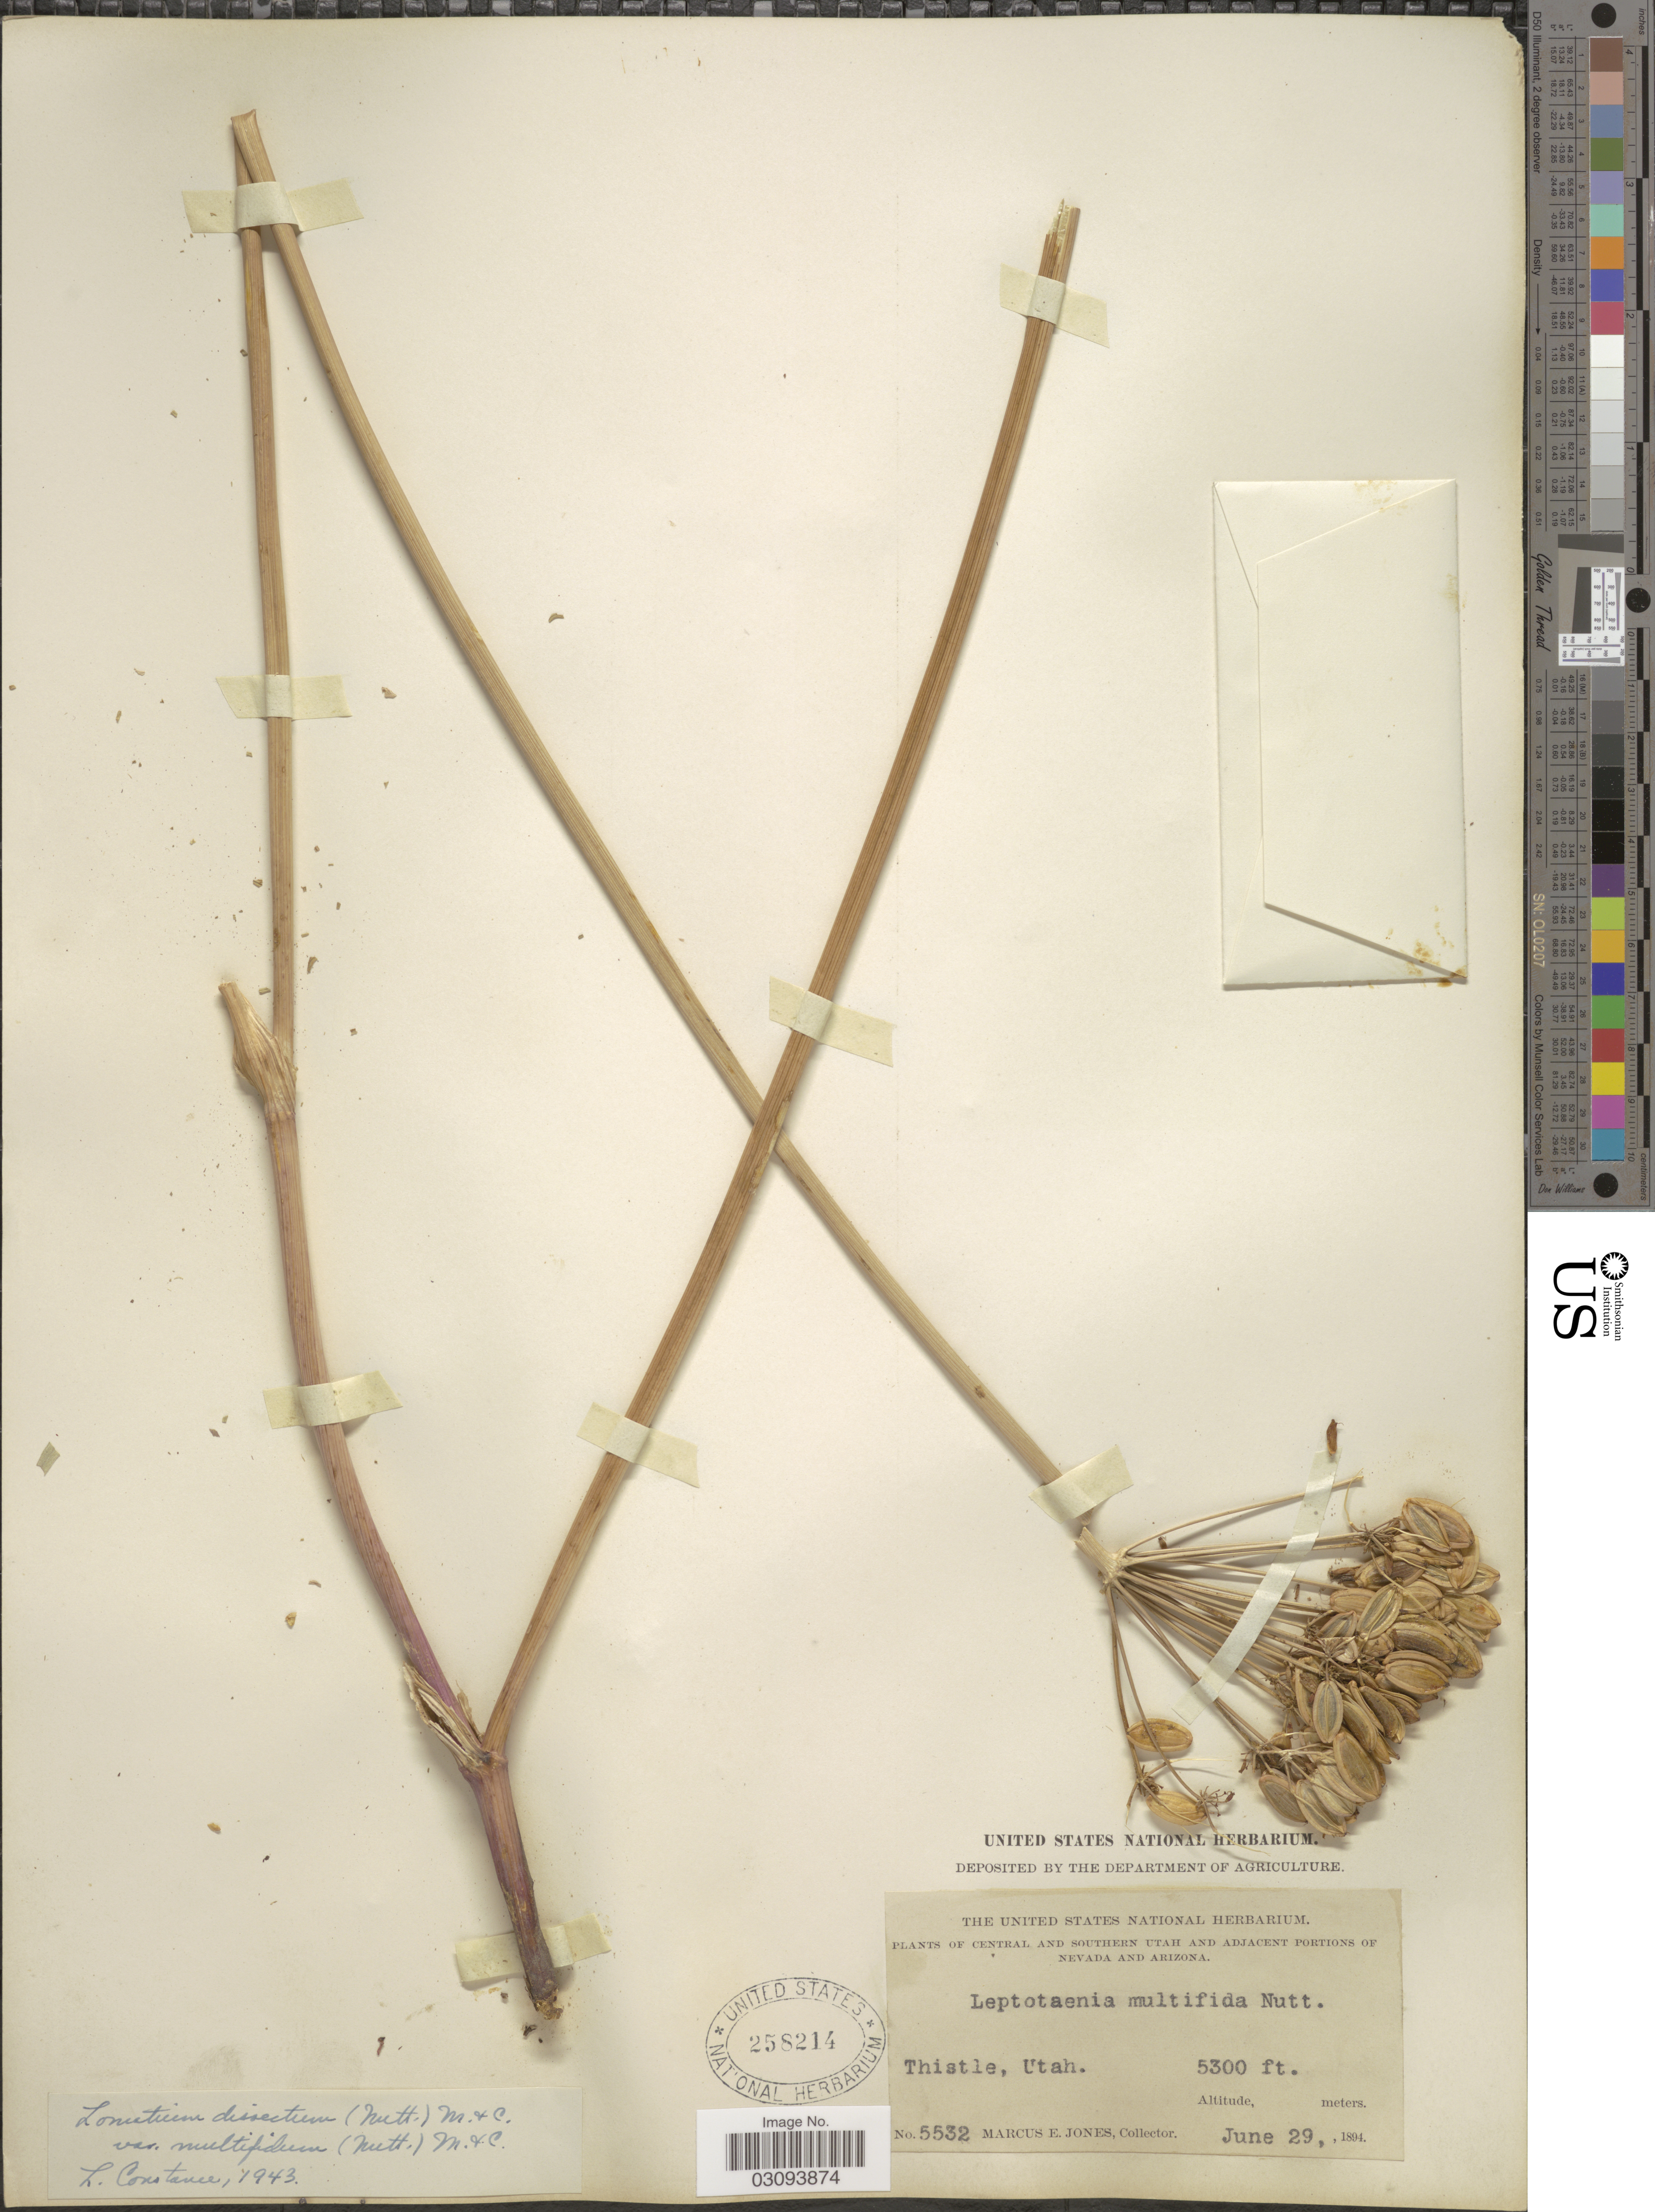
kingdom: Plantae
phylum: Tracheophyta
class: Magnoliopsida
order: Apiales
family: Apiaceae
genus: Lomatium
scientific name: Lomatium dissectum var. multifidum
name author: (Nutt.) Mathias & Constance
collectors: M. E. Jones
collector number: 5532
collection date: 1894-06-29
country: United States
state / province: Utah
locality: Central and Southern Utah. Thistle.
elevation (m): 1615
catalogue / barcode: US 258214